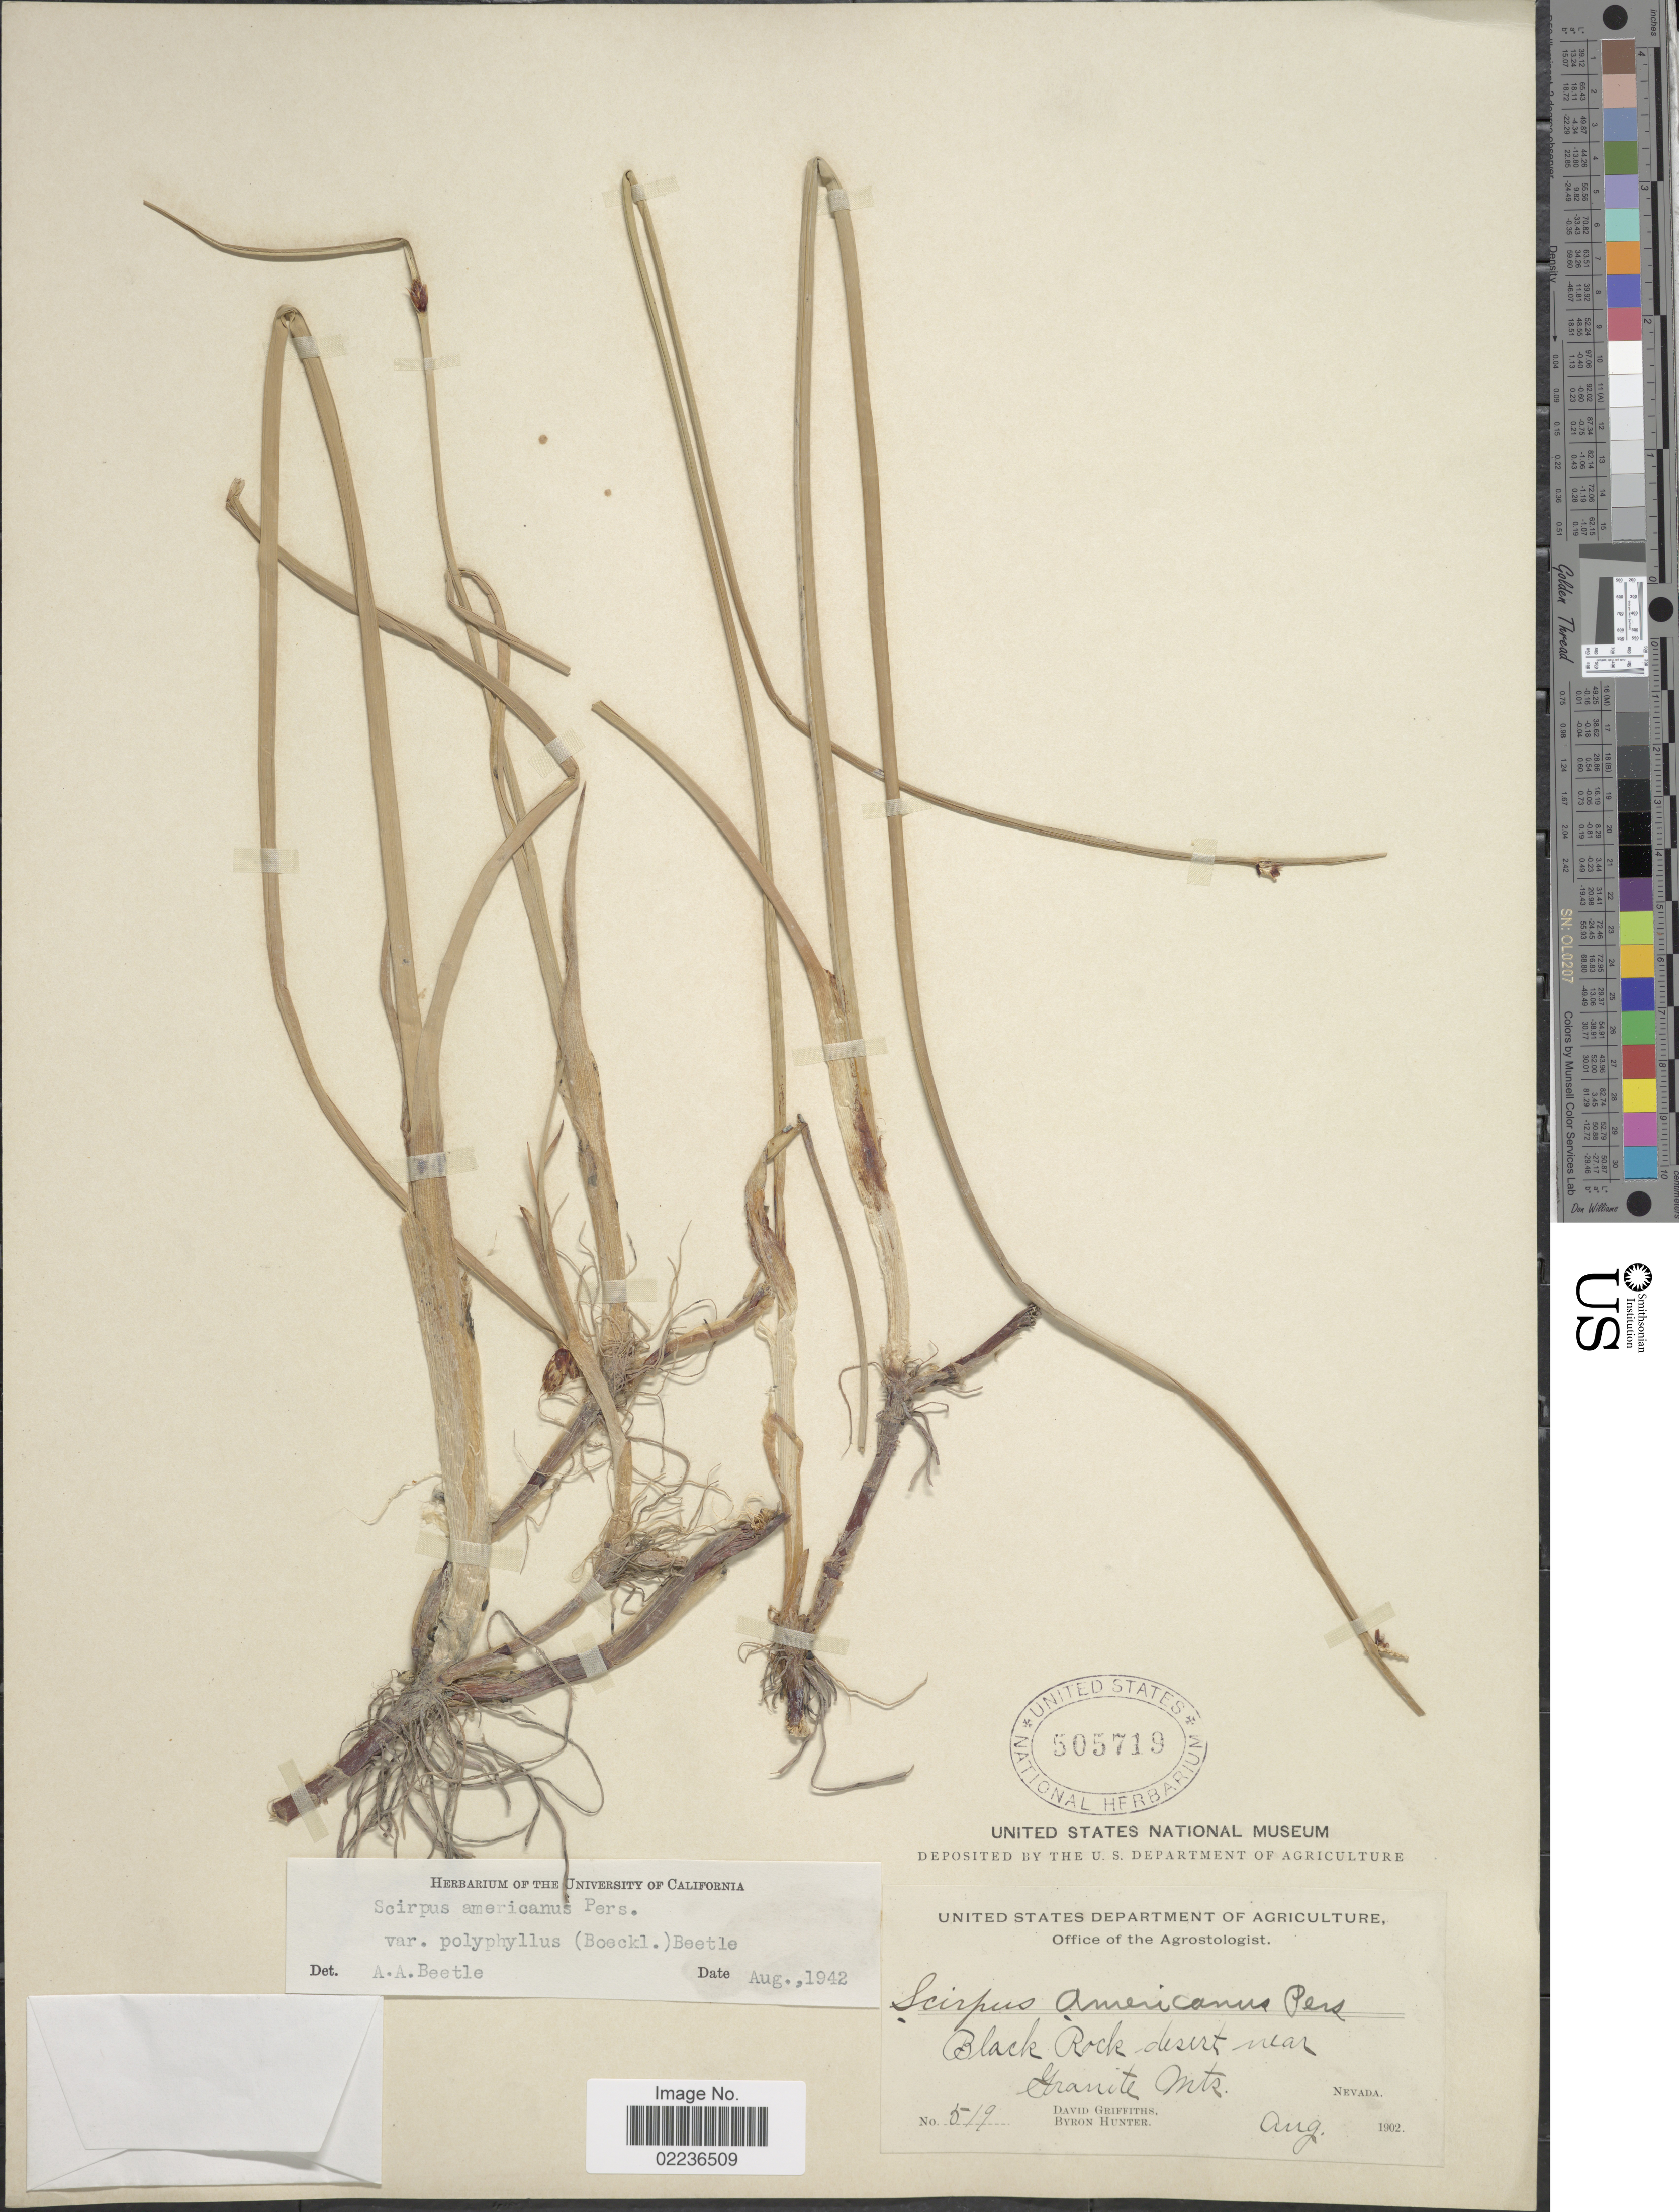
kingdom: Plantae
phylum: Tracheophyta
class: Liliopsida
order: Poales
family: Cyperaceae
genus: Schoenoplectus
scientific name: Schoenoplectus pungens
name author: (Vahl) Palla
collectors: D. Griffiths & B. Hunter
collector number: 519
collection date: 1902-08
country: United States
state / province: Nevada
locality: Black Rock desert near Granite Mts.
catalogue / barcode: US 505719